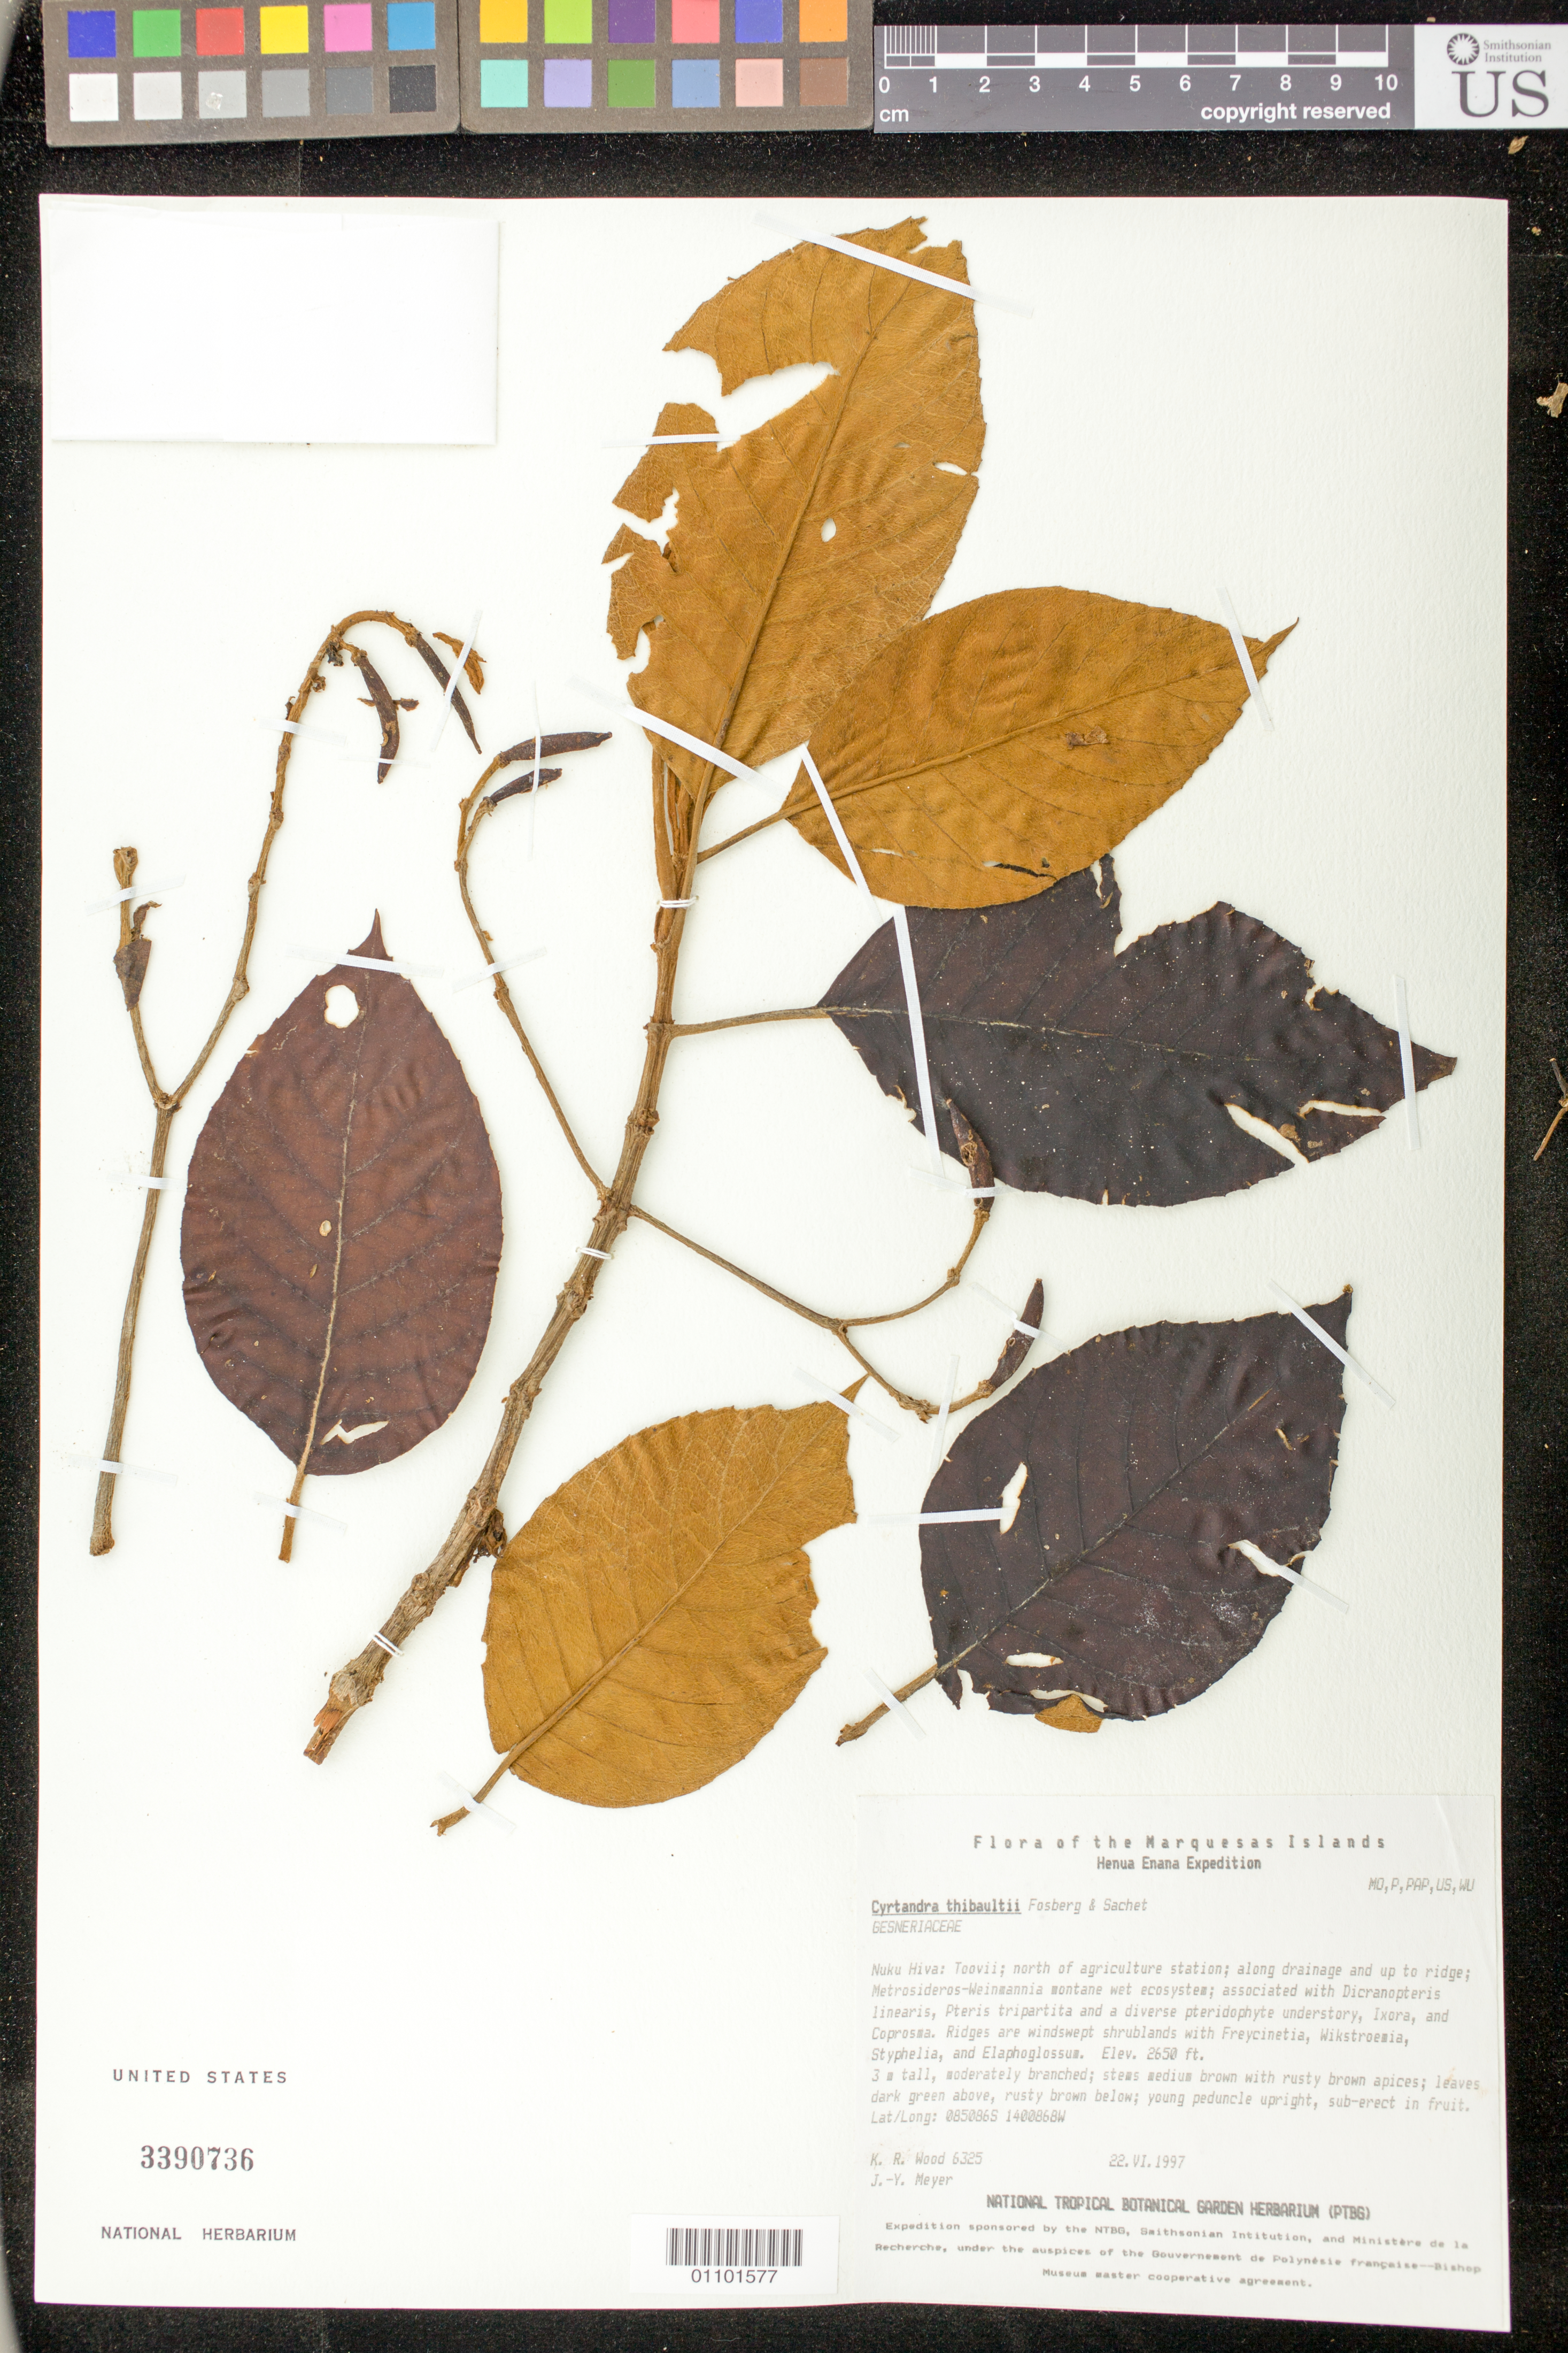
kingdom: Plantae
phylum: Tracheophyta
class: Magnoliopsida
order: Lamiales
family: Gesneriaceae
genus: Cyrtandra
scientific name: Cyrtandra thibaultii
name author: Fosberg & Sachet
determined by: Wagner, W. L., (BOT), Smithsonian Institution - National Museum of Natural History (UNITED STATES)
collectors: K. R. Wood & J.-Y. Meyer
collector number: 6325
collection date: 1997-06-22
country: French Polynesia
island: Nuku Hiva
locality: Toovii, N of agriculture station, along drainage and up to ridge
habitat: Metrosideros - Weinmannia montane wet ecosystem; ridges are windswept shrublands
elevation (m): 808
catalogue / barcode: US 3390736